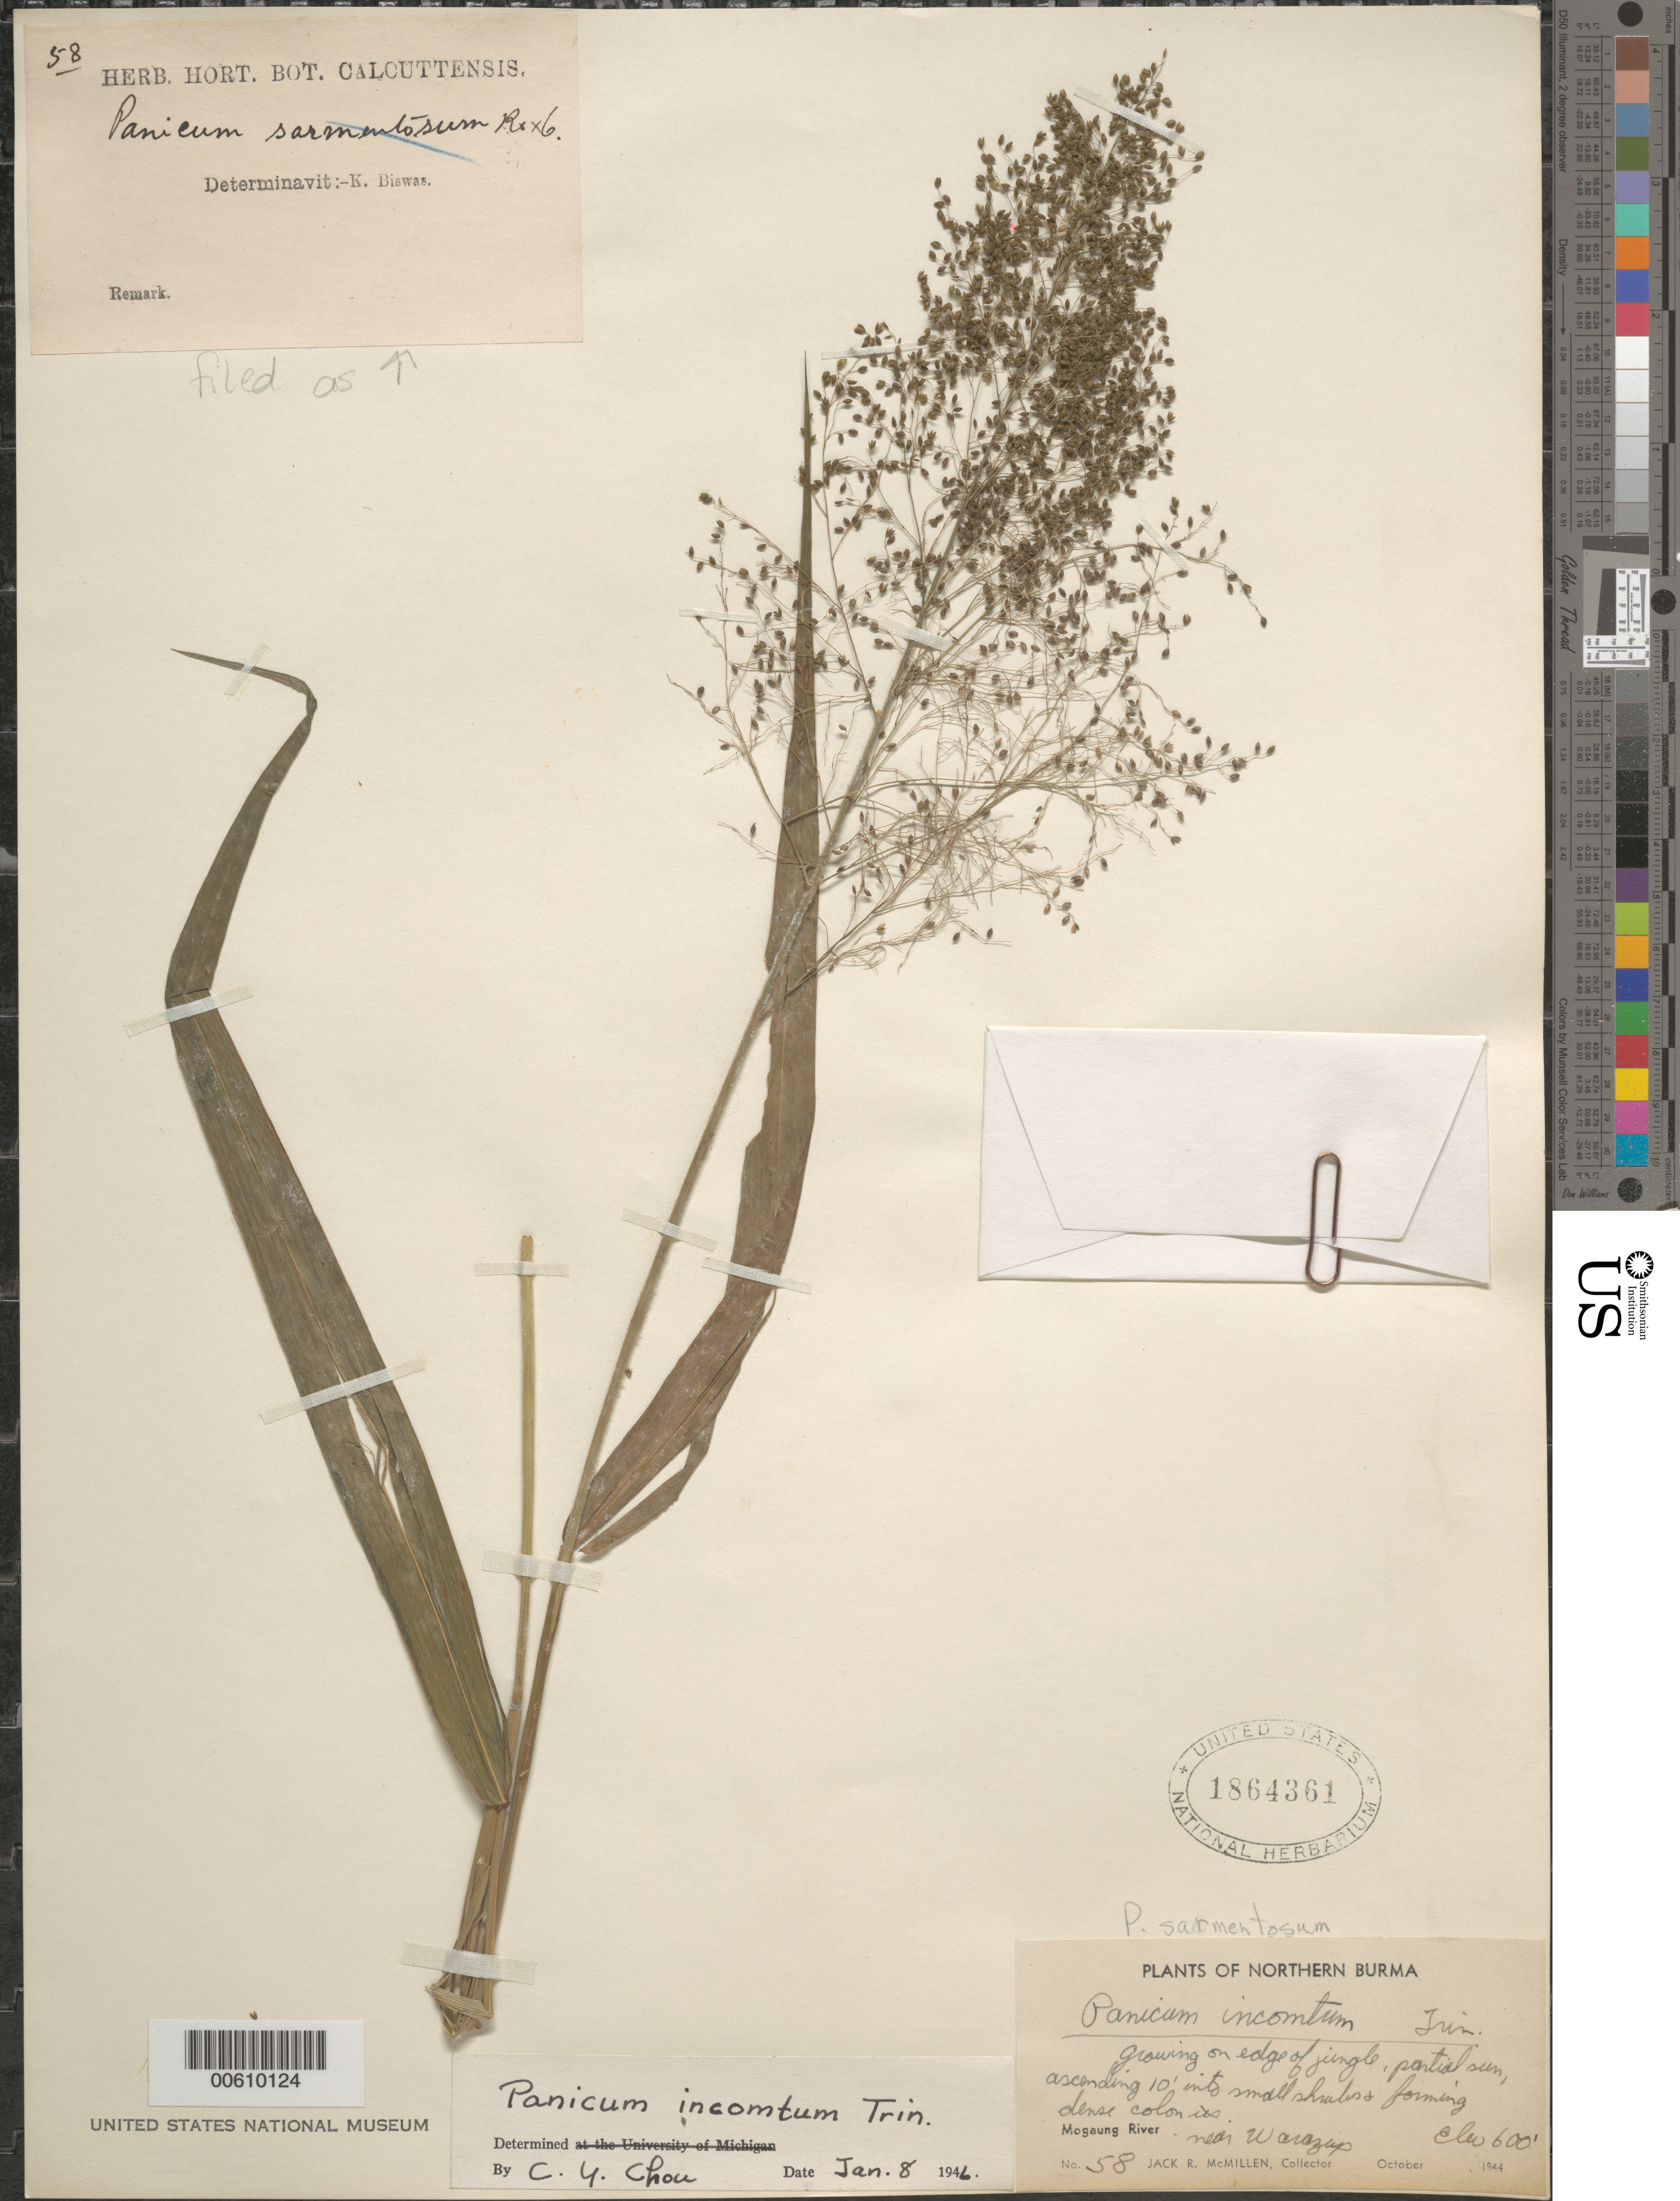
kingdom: Plantae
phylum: Tracheophyta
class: Liliopsida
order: Poales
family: Poaceae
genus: Panicum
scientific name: Panicum sarmentosum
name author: Roxb.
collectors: J. McMillen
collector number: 58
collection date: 1944-10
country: Myanmar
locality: Northern Burma. Mogaung River near Warazup.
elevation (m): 183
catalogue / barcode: US 1864361